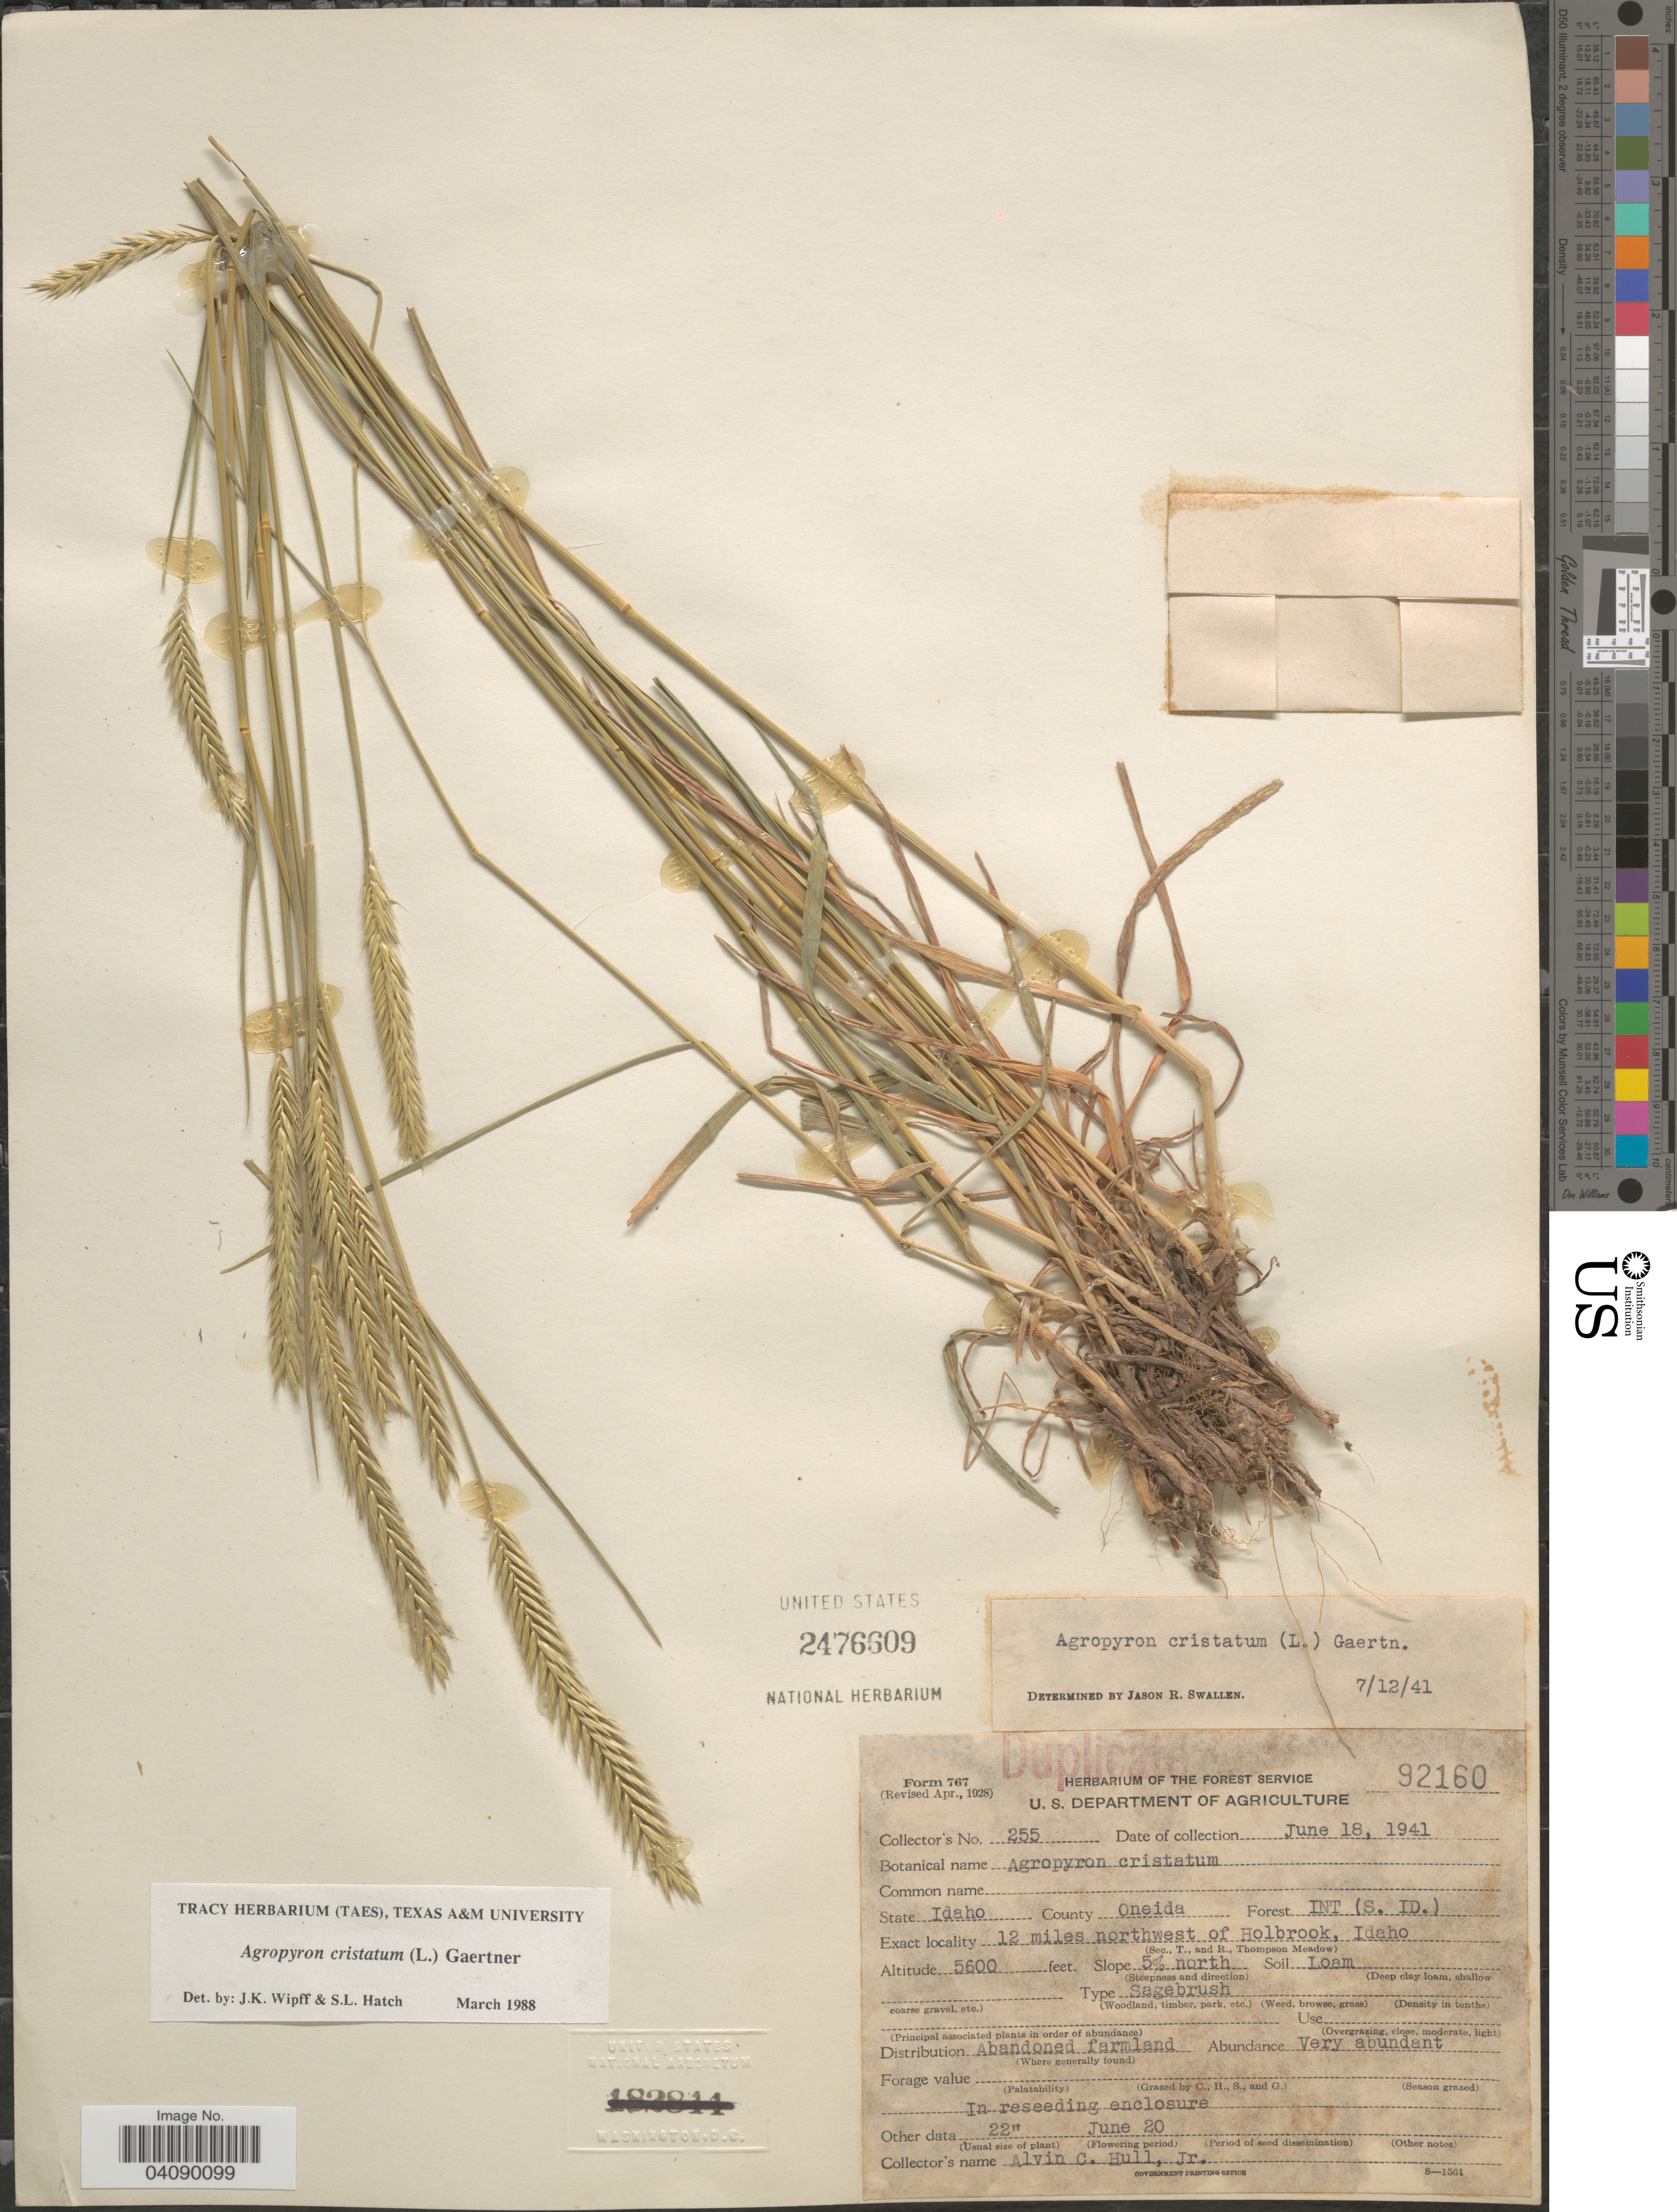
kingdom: Plantae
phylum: Tracheophyta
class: Liliopsida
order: Poales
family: Poaceae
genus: Agropyron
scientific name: Agropyron cristatum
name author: (L.) Gaertn.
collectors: A. Hull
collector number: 255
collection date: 1941-06-18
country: United States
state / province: Idaho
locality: County Oneida. Forest INT (S. Id.). 12 miles northwest of Holbrook.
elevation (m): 1707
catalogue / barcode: US 2476609